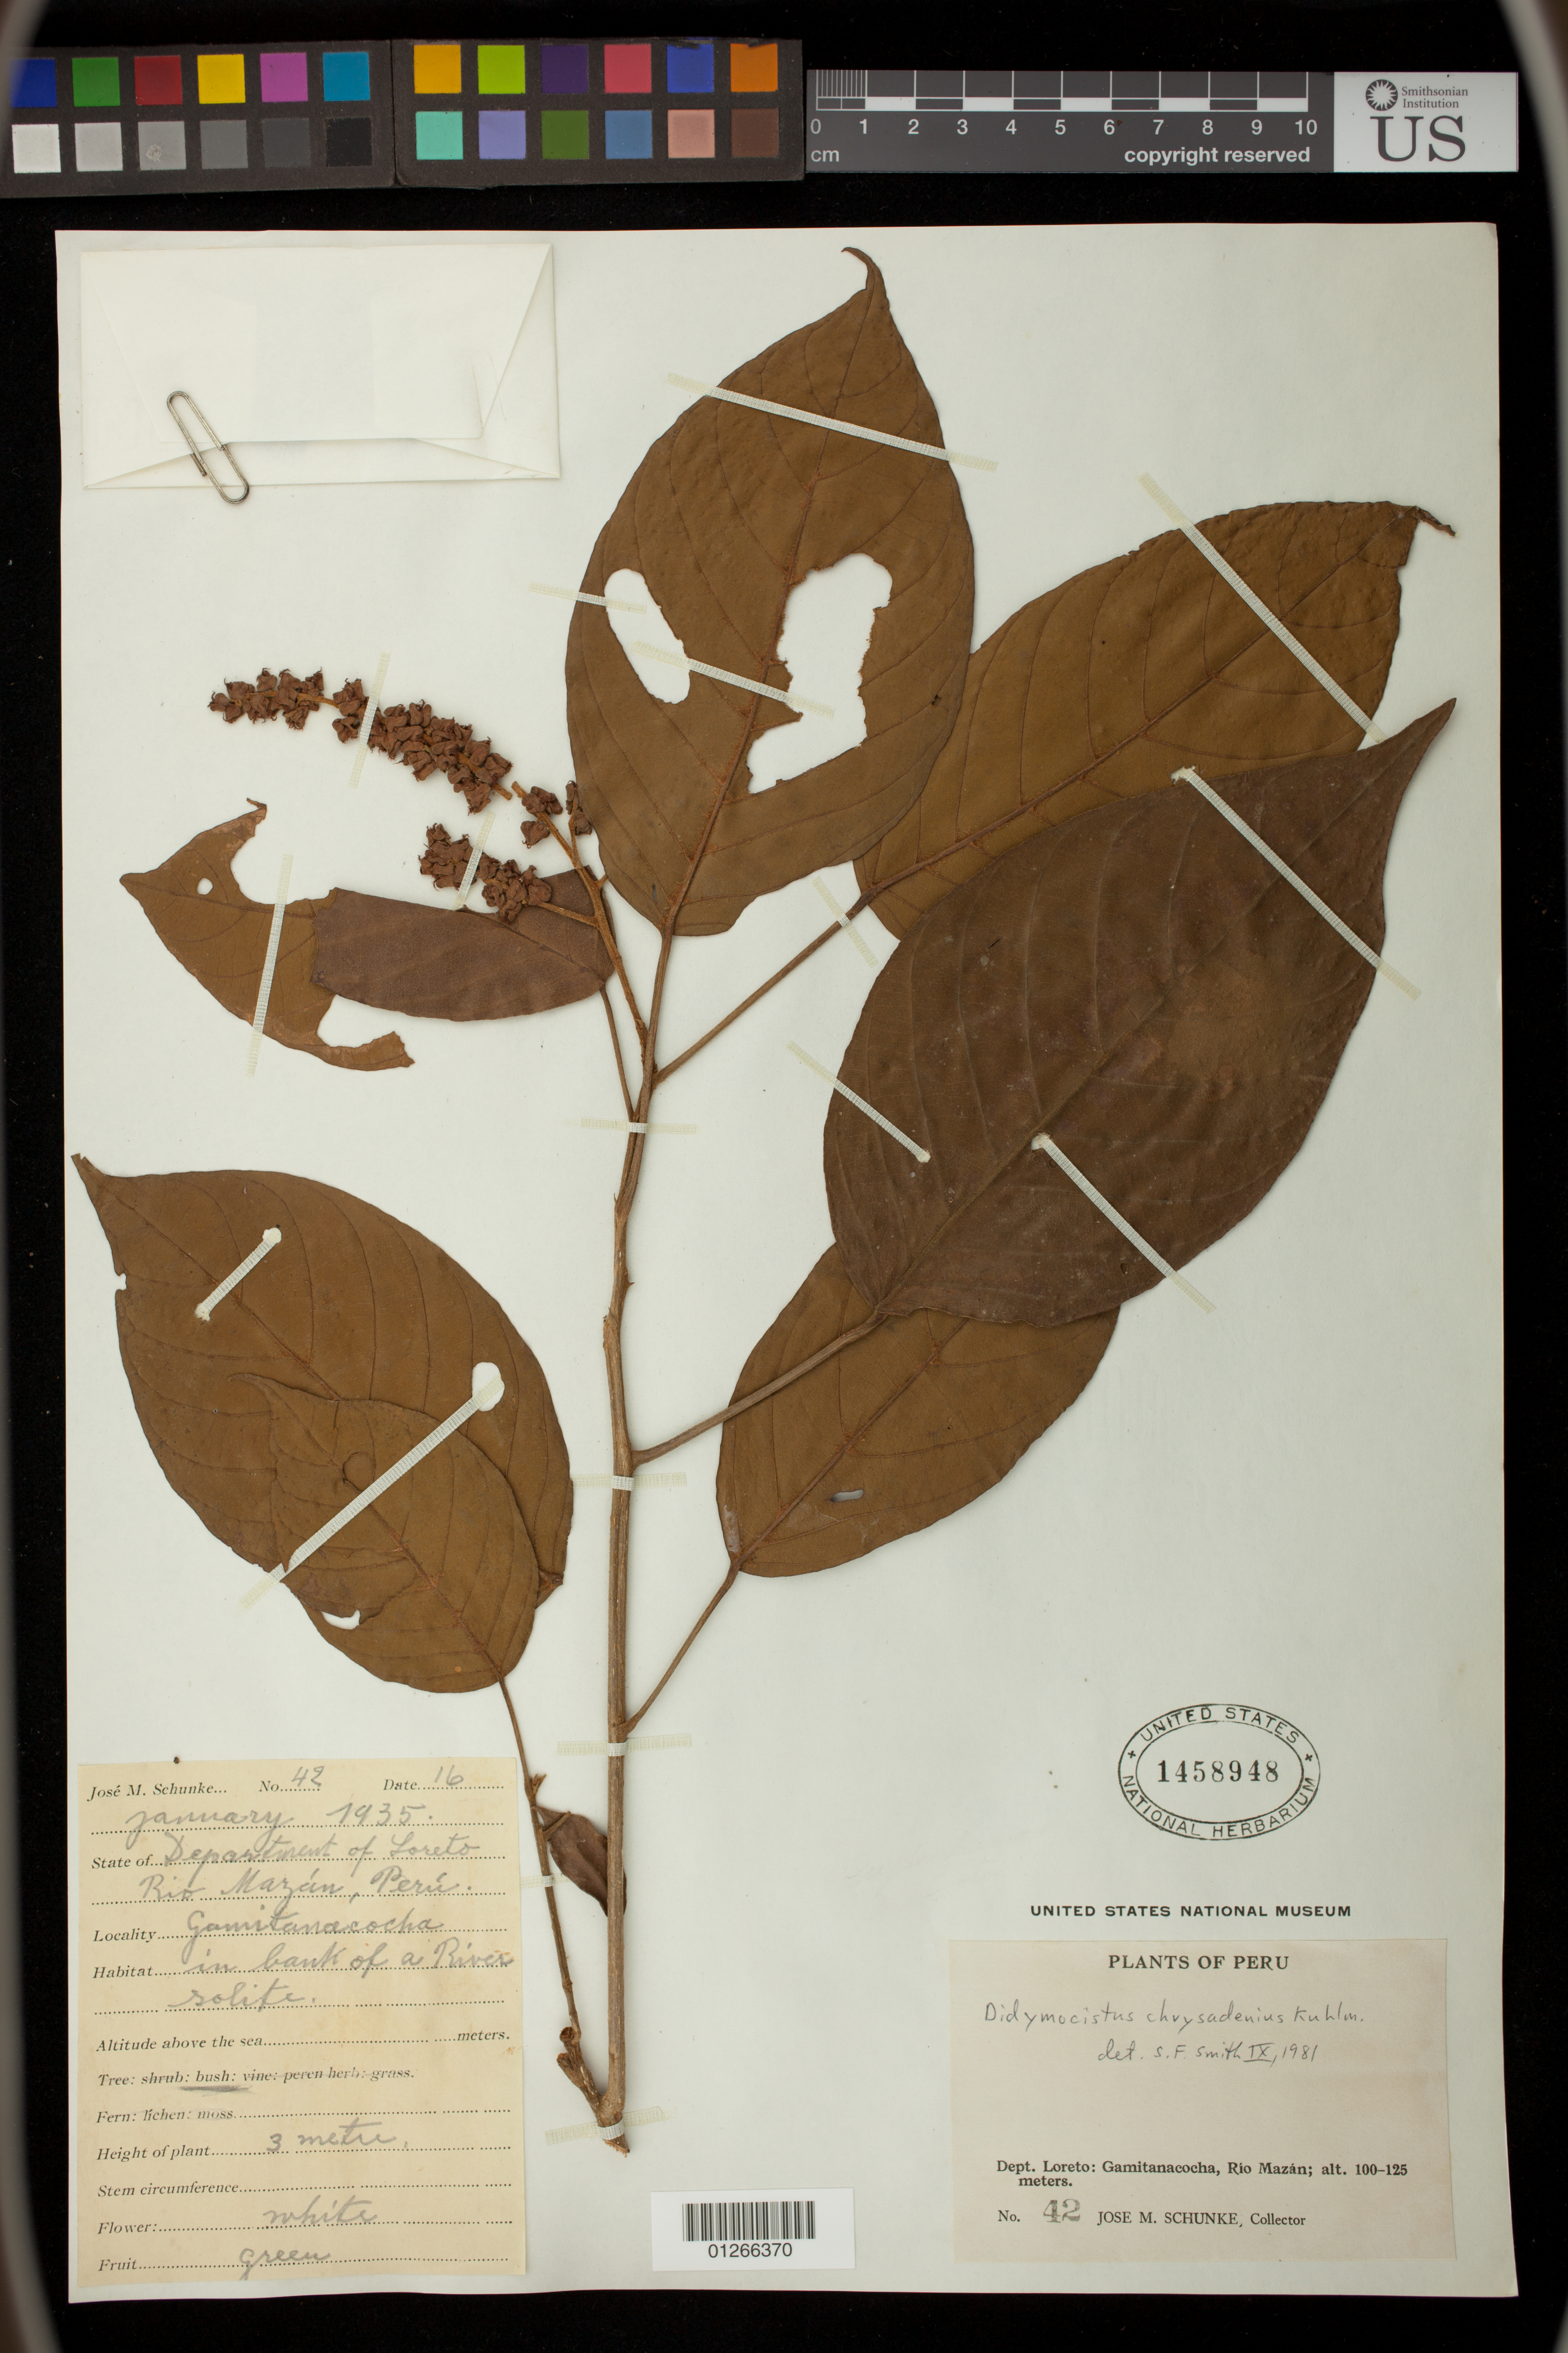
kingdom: Plantae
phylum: Tracheophyta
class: Magnoliopsida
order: Malpighiales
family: Phyllanthaceae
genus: Didymocistus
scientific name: Didymocistus chrysadenius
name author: Kuhlm.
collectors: J. M. Schunke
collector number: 42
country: Peru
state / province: Loreto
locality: Gamitanacocha, Rio Mazan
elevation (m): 100